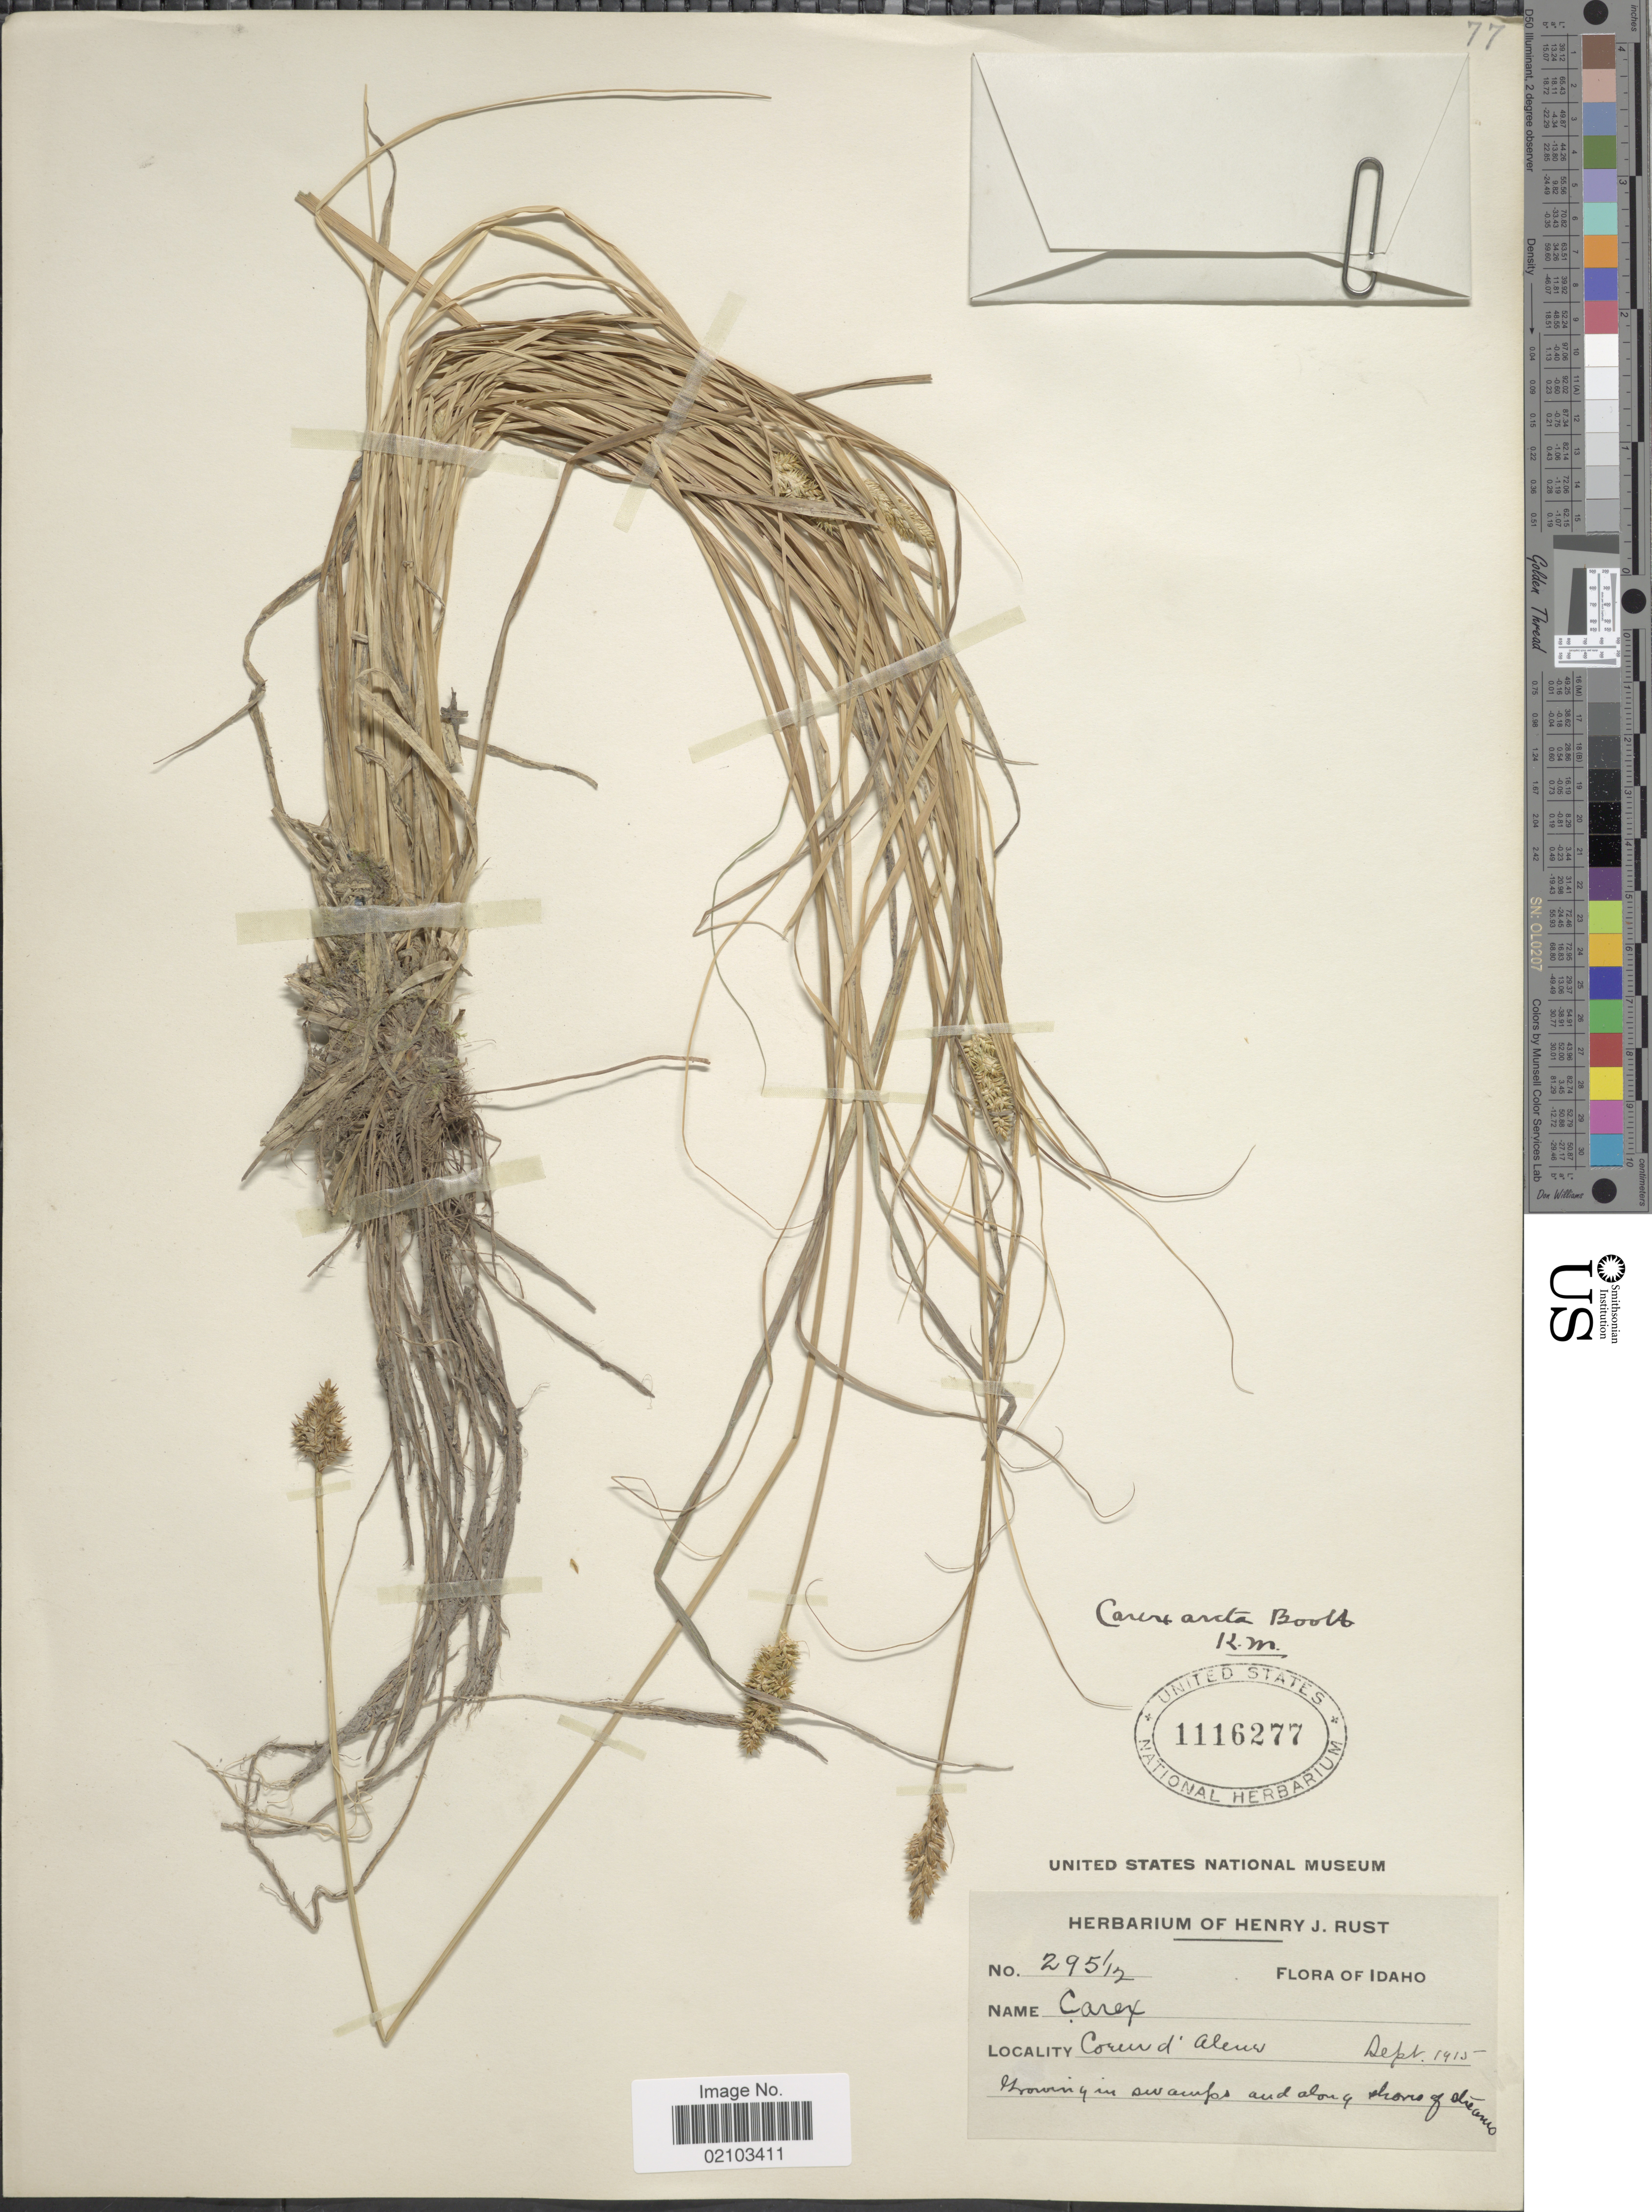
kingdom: Plantae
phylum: Tracheophyta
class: Liliopsida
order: Poales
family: Cyperaceae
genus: Carex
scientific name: Carex arcta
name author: Boott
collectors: ex herb. Henry J. Rust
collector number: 29542*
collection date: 1915-09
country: United States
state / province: Idaho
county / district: Kootenai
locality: Coeur d'Alene. Growing in swamps and along shore of streams.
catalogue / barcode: US 1116277